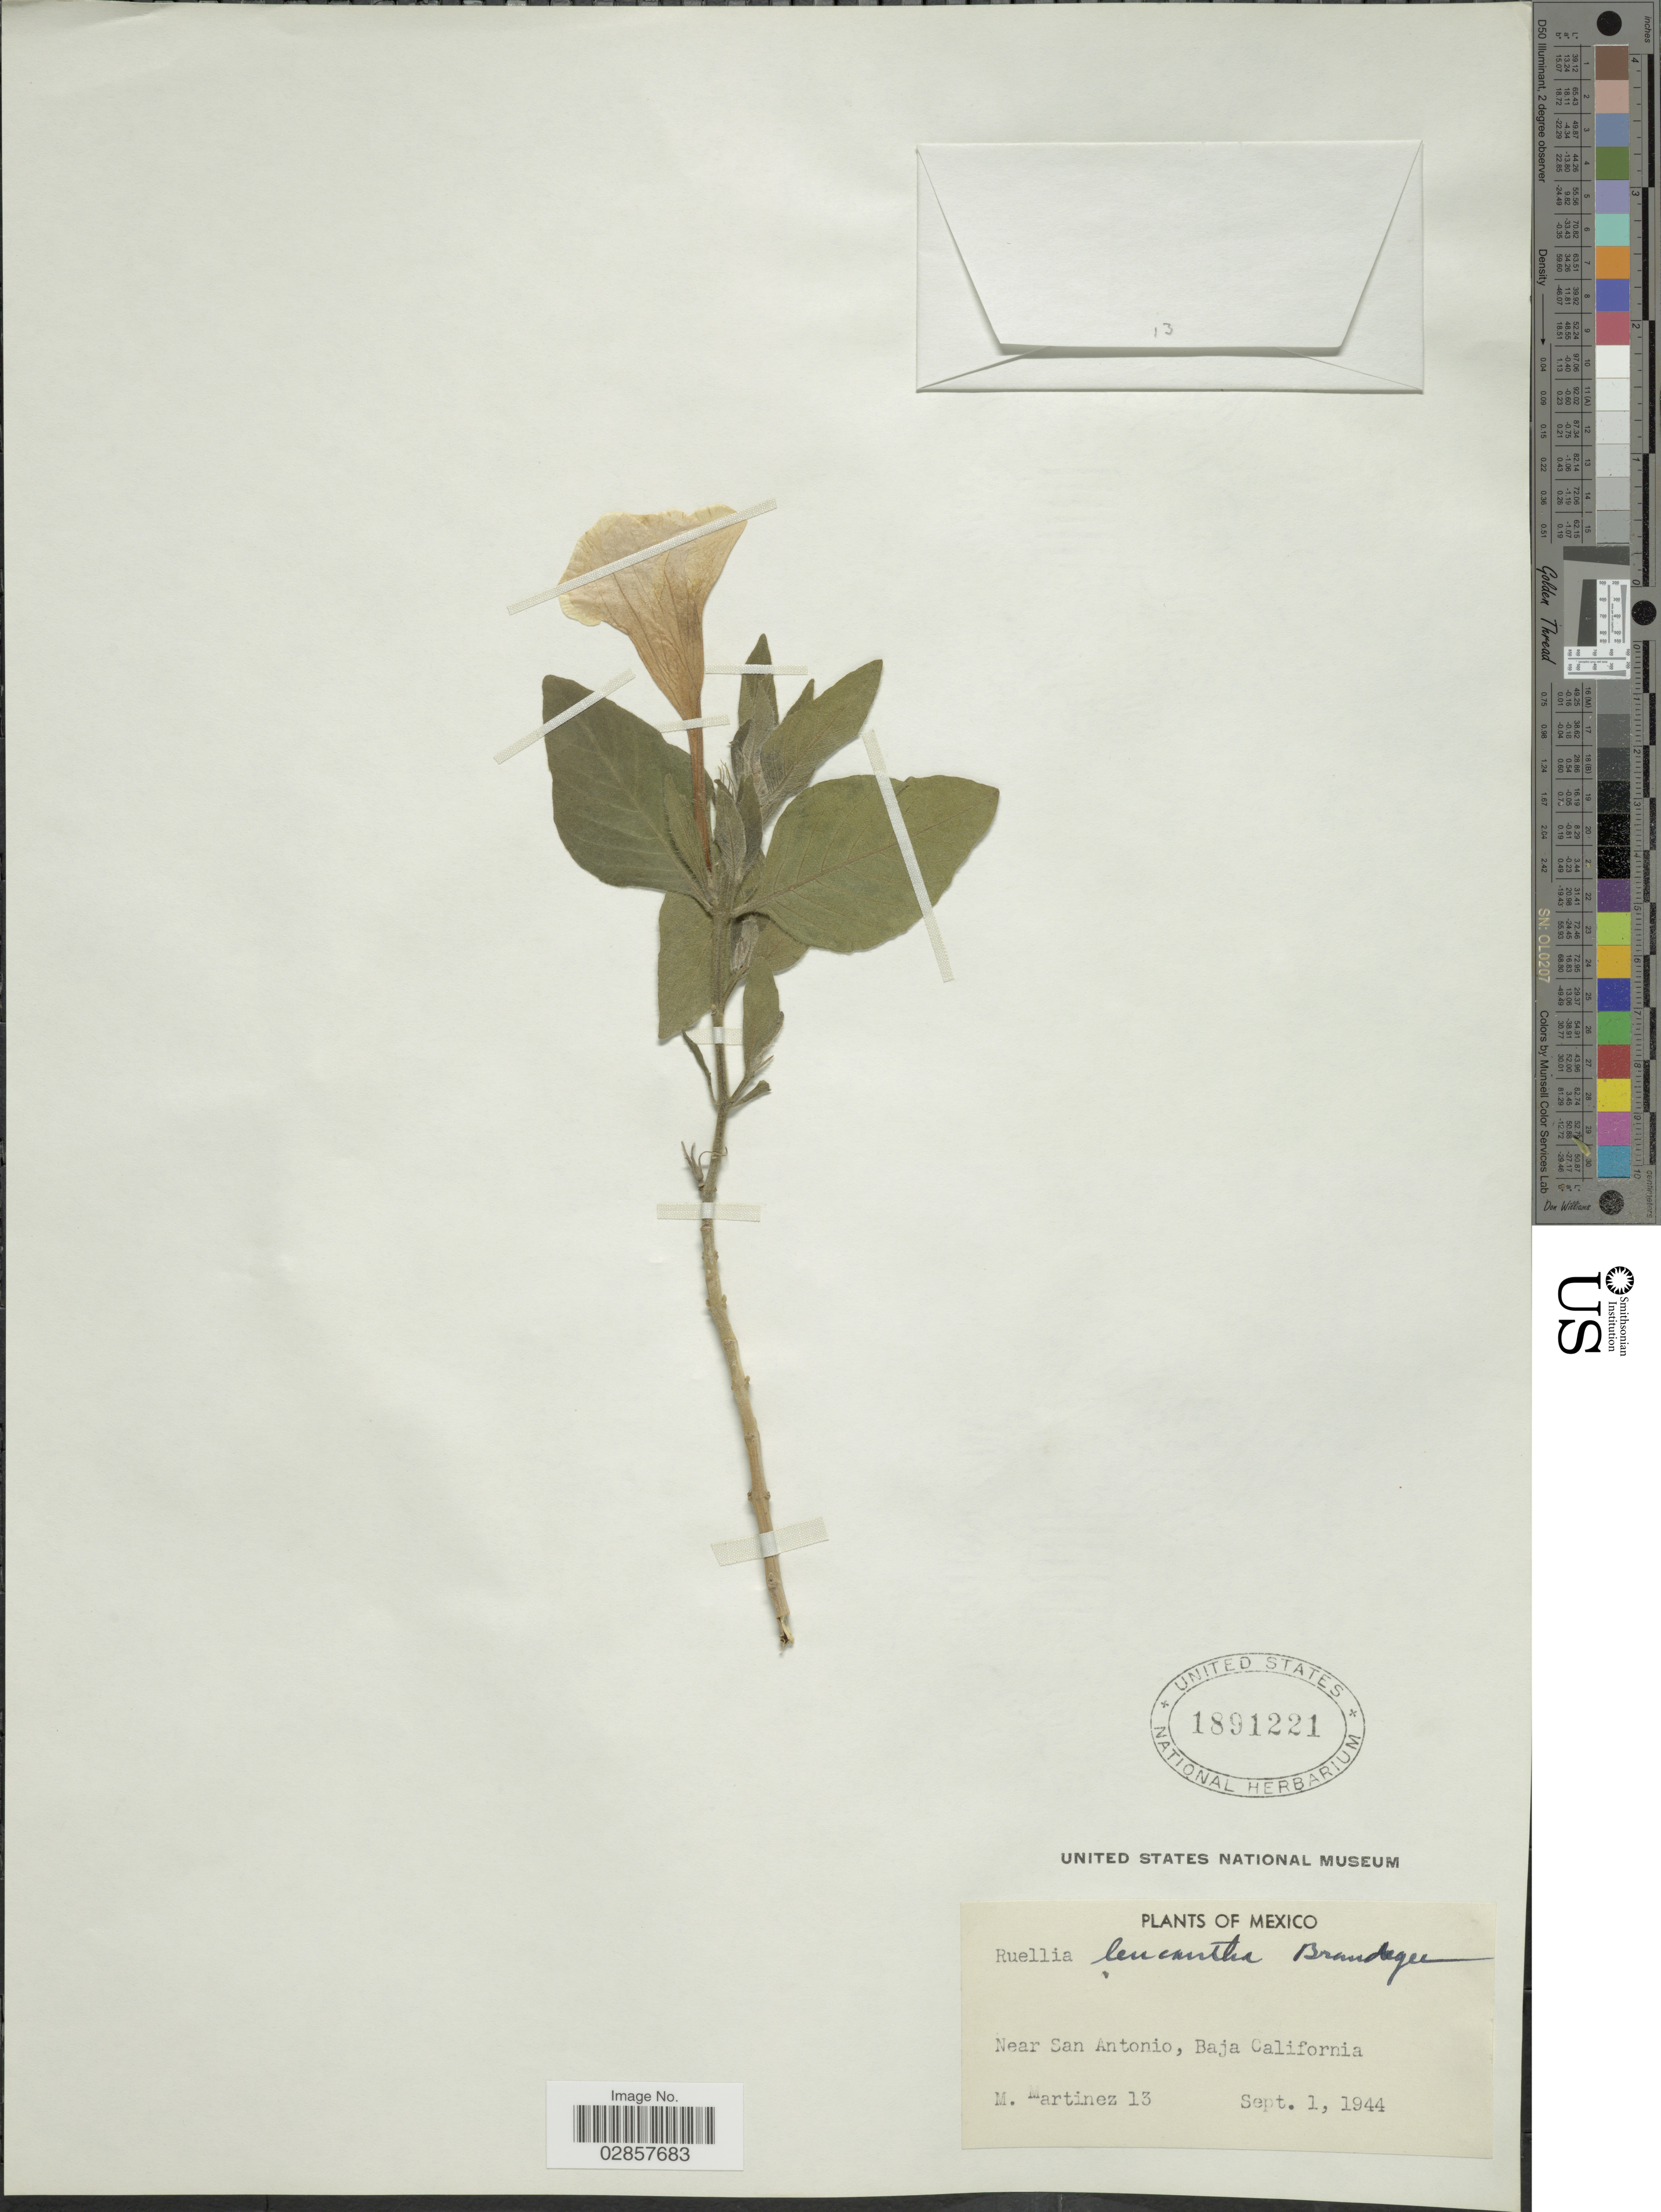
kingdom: Plantae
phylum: Tracheophyta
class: Magnoliopsida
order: Lamiales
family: Acanthaceae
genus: Ruellia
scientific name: Ruellia leucantha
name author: Brandegee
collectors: M. Martinez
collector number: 13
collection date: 1944-09-01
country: Mexico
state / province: Baja California Sur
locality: Near San Antonio.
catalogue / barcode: US 1891221